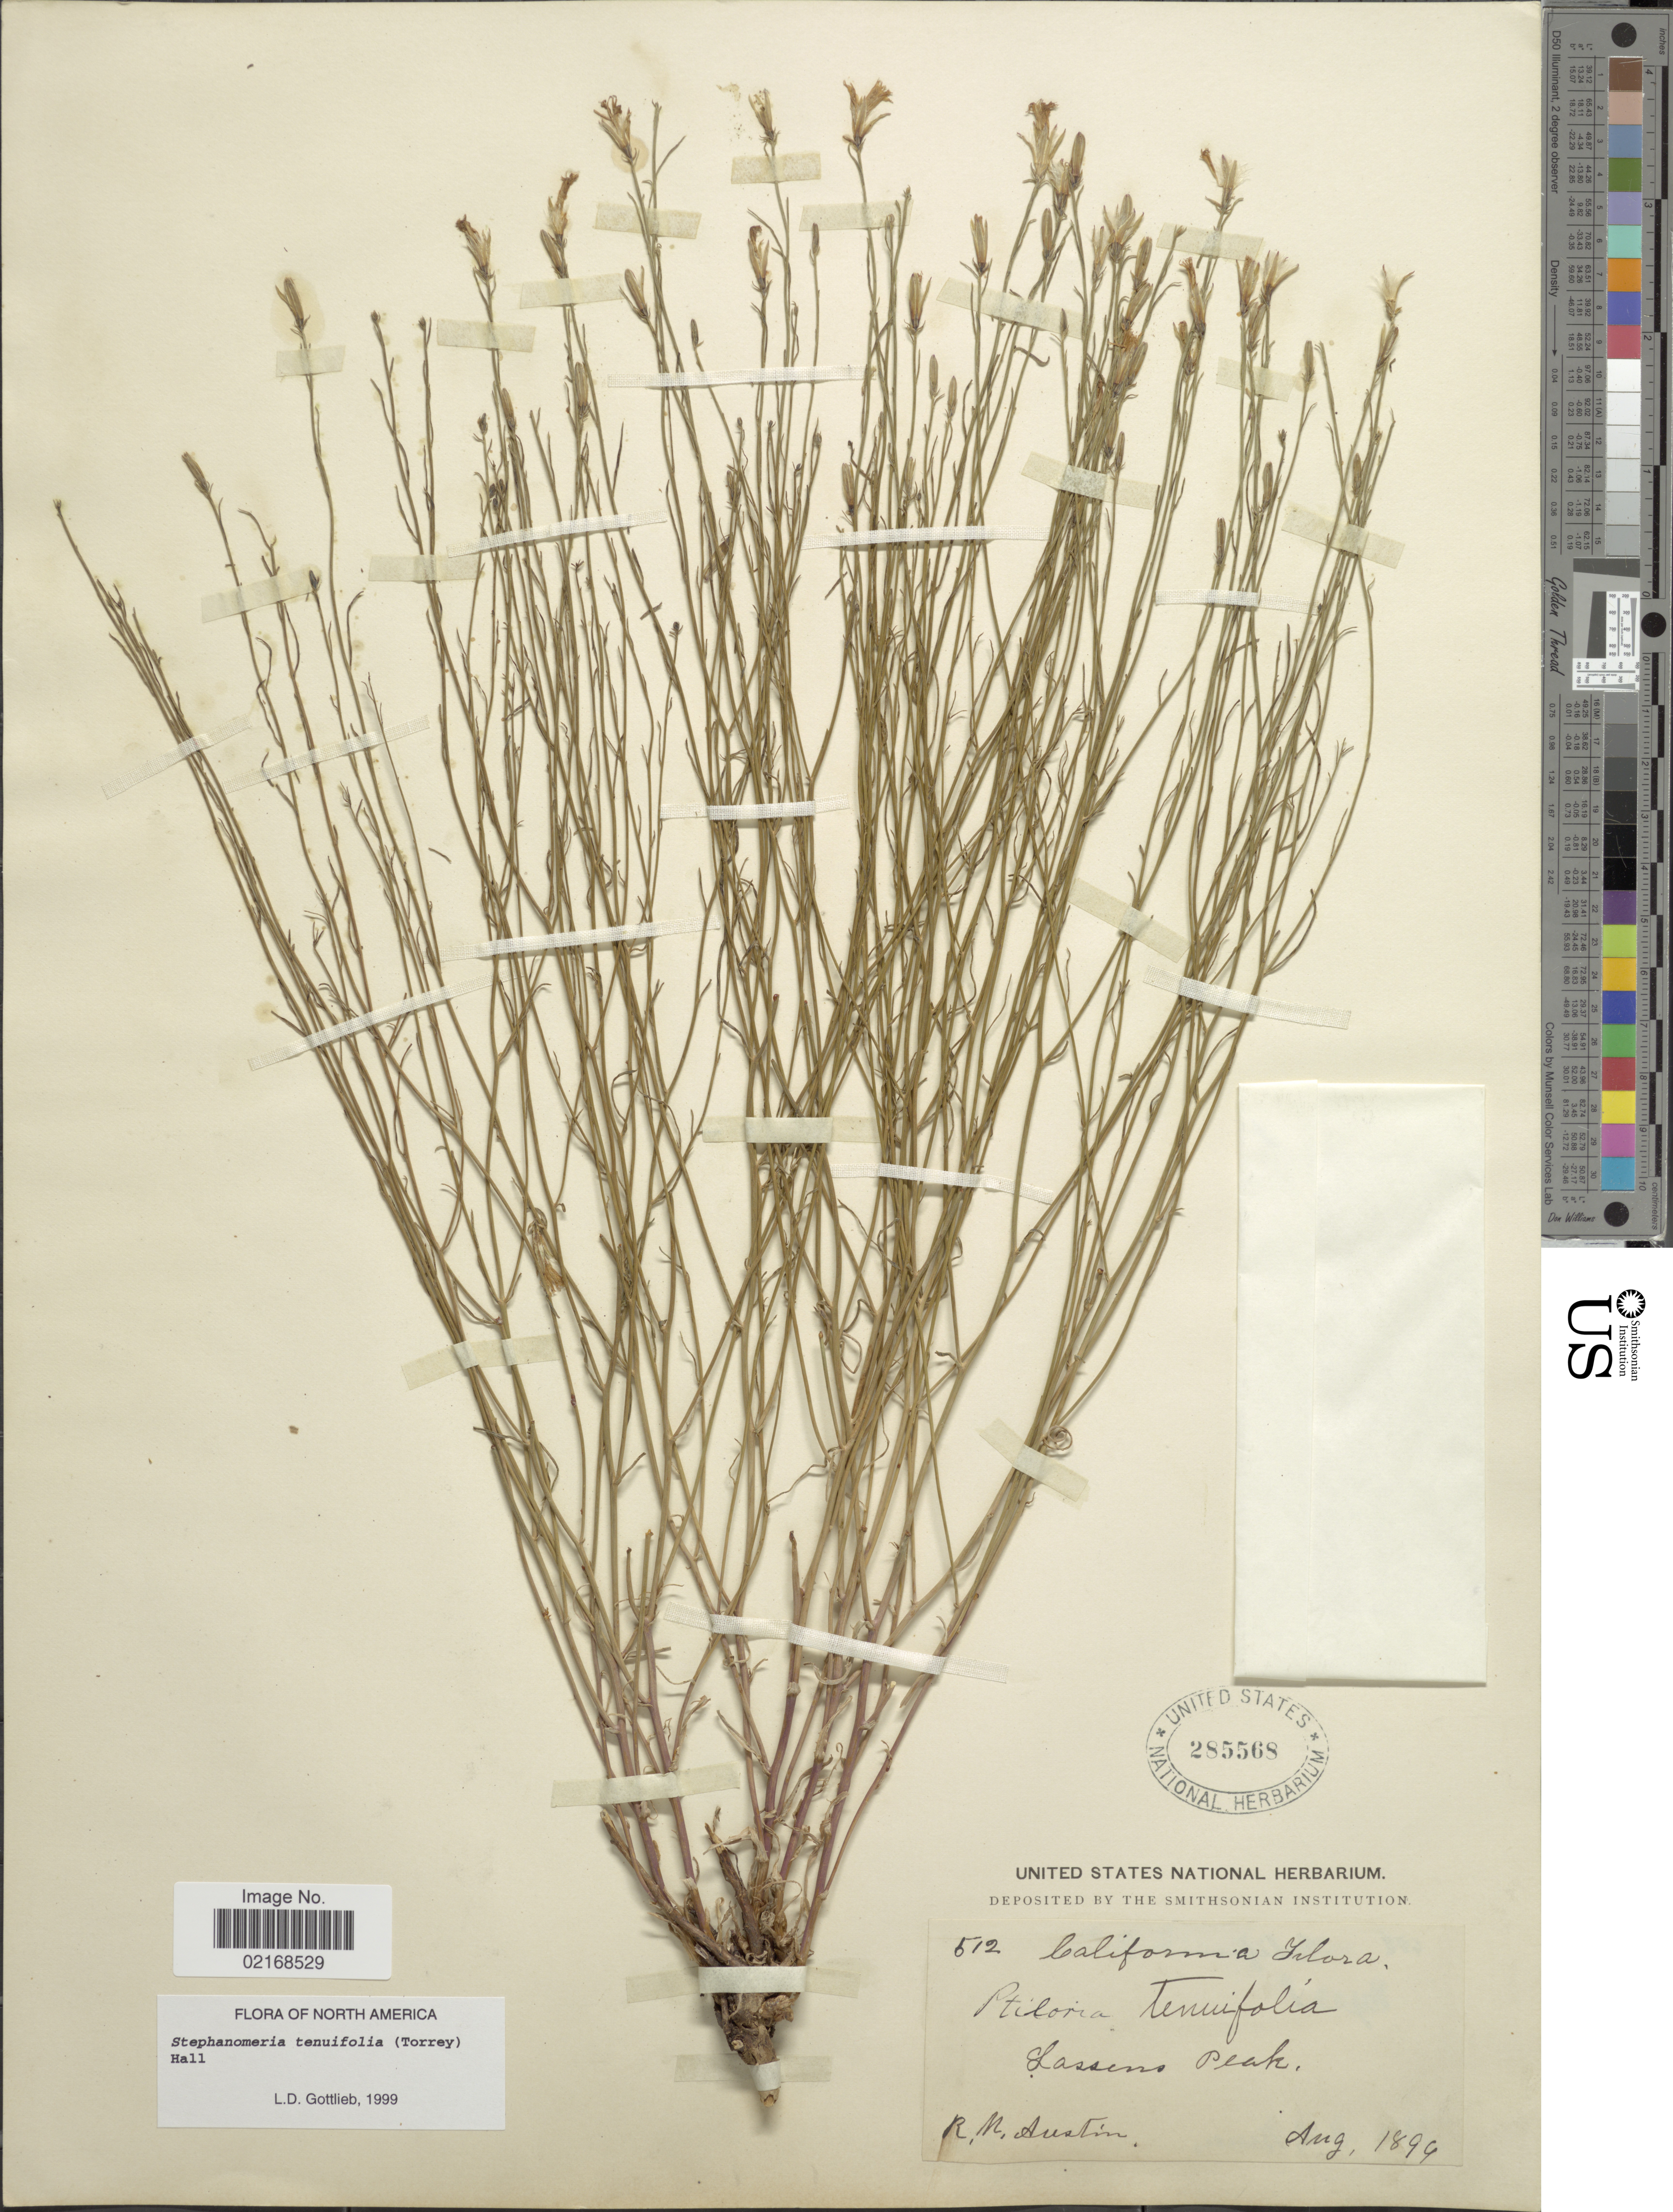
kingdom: Plantae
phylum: Tracheophyta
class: Magnoliopsida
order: Asterales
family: Asteraceae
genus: Stephanomeria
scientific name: Stephanomeria tenuifolia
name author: (Torr.) H.M. Hall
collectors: R. Austin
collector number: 512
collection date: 1899-08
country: United States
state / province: California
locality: Lassens Peak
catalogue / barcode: US 285568